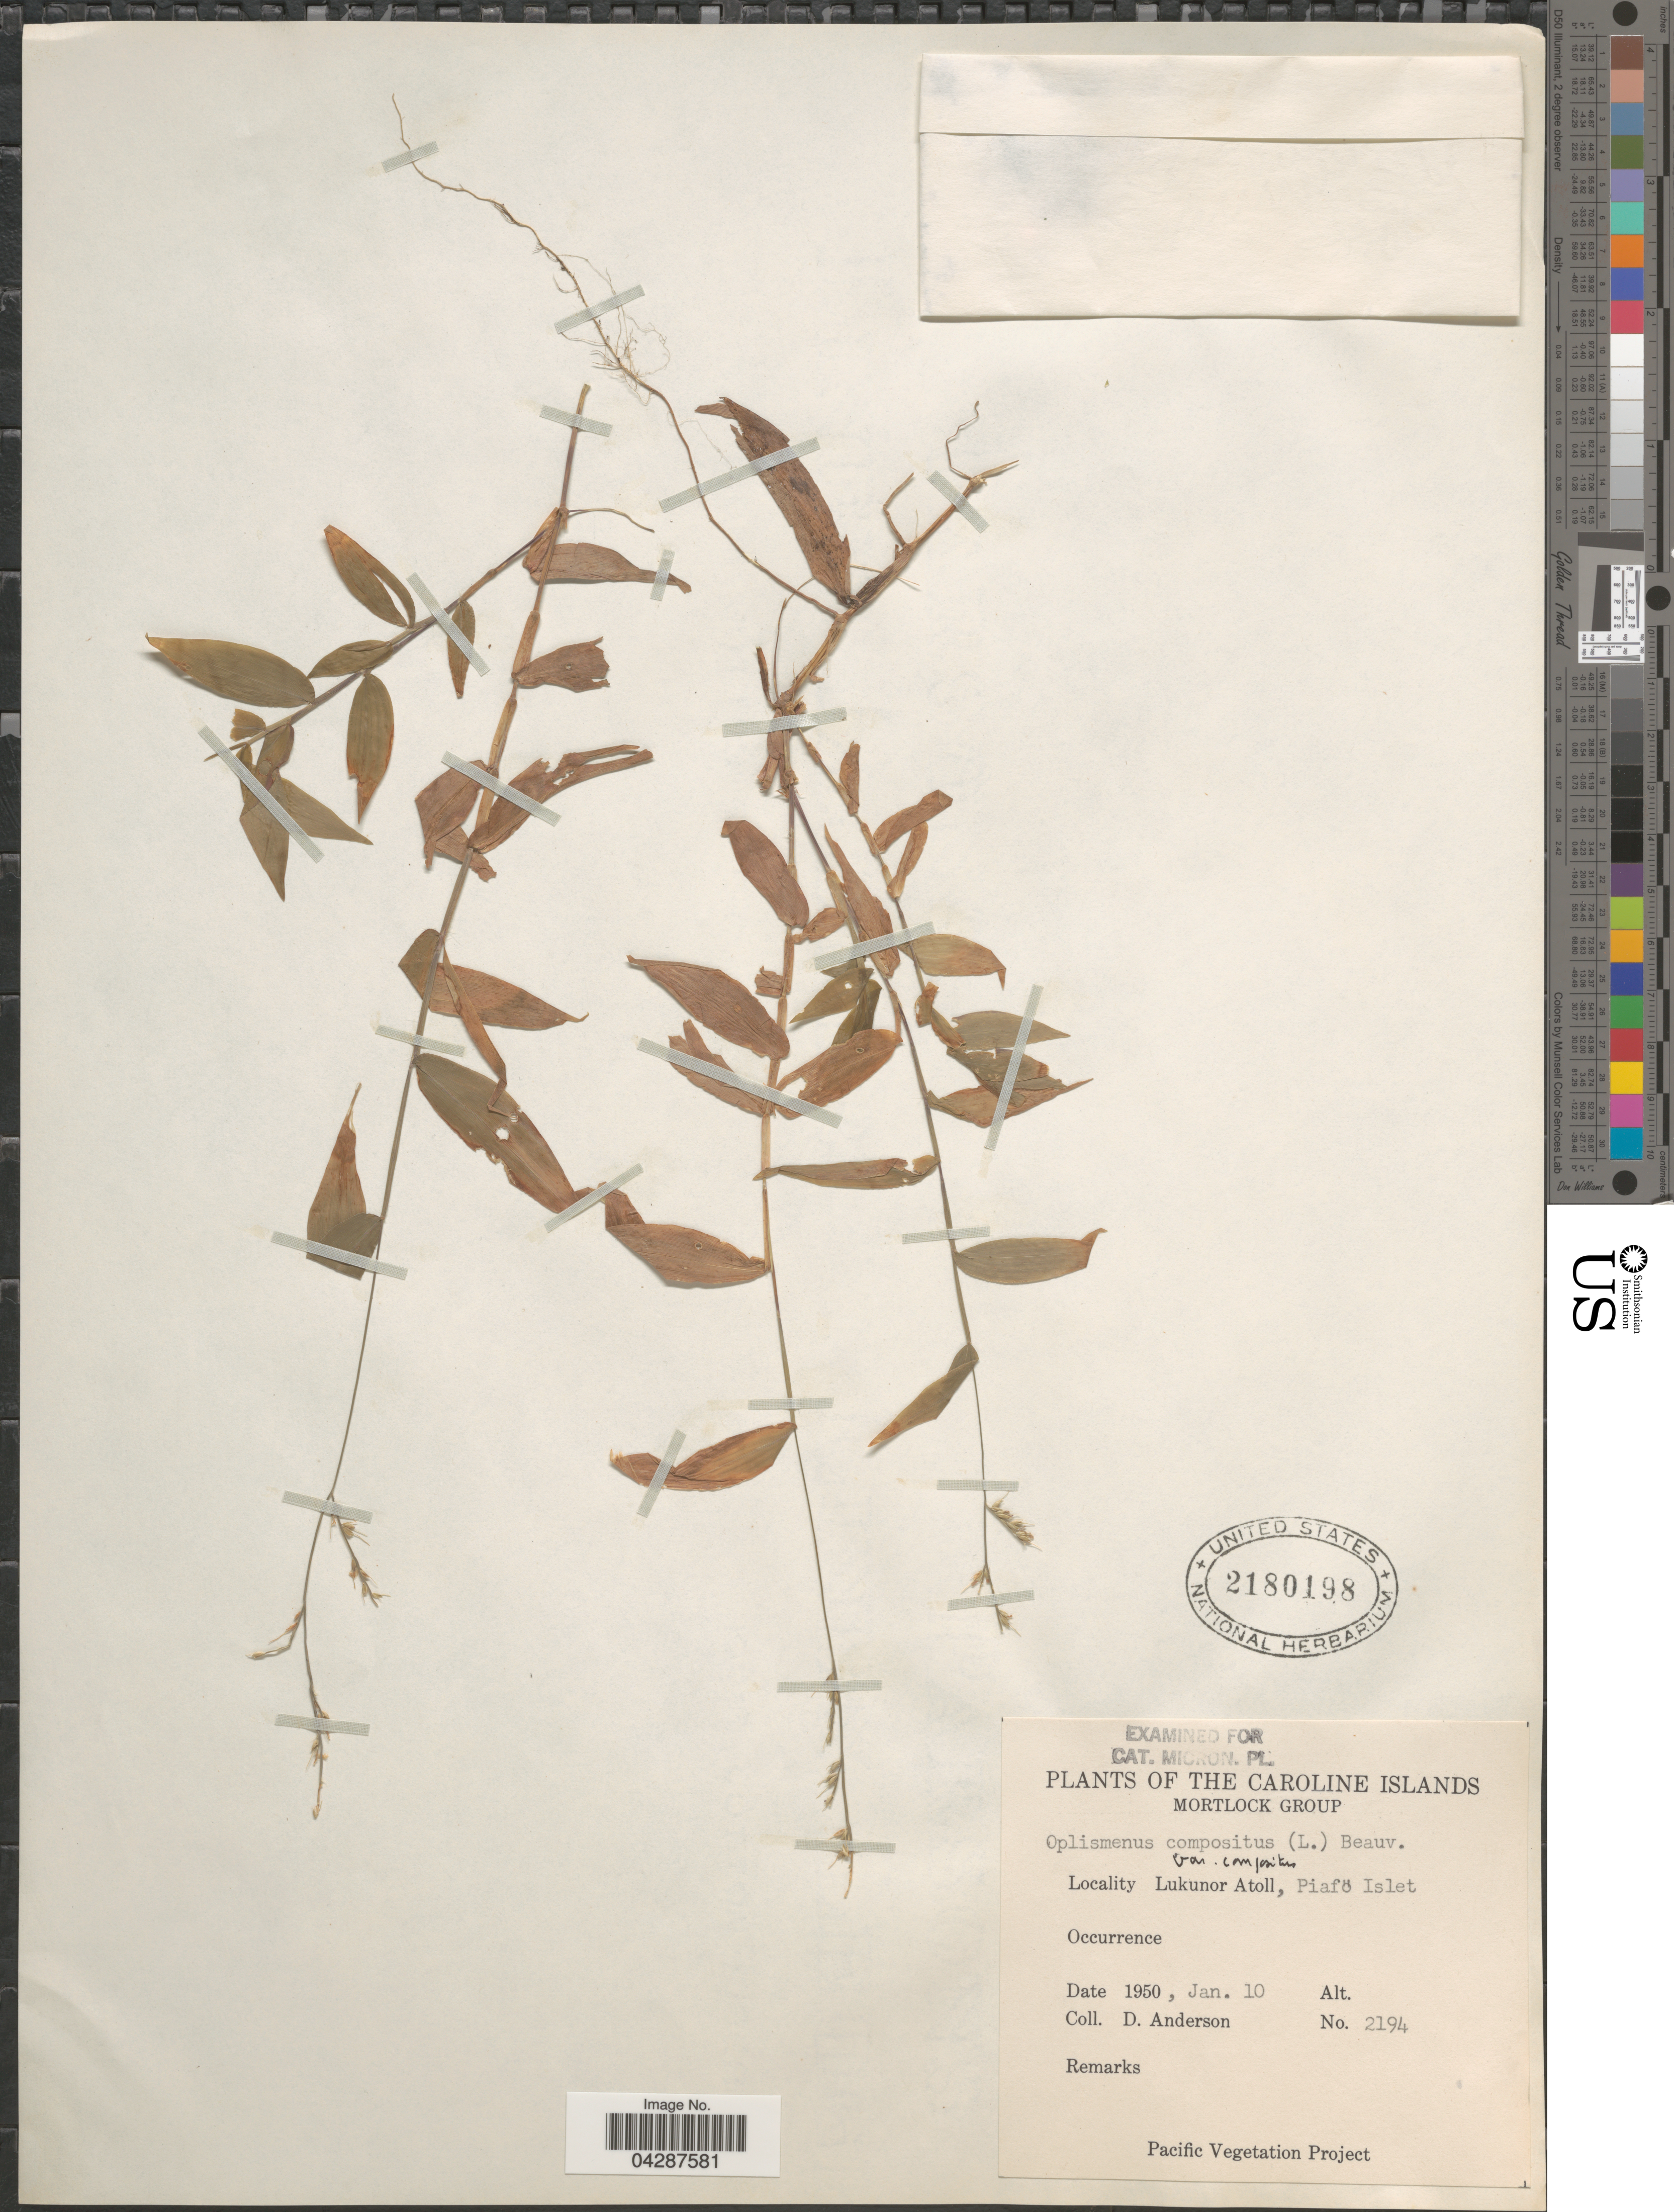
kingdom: Plantae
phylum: Tracheophyta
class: Liliopsida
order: Poales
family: Poaceae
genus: Oplismenus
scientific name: Oplismenus compositus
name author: (L.) P. Beauv.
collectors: D. Anderson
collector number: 2194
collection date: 1950-01-10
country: Micronesia, Federated States of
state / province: Truk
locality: The Caroline Islands. Mortlock Group. Lukunor Atoll, Piafo Islet.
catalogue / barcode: US 2180198